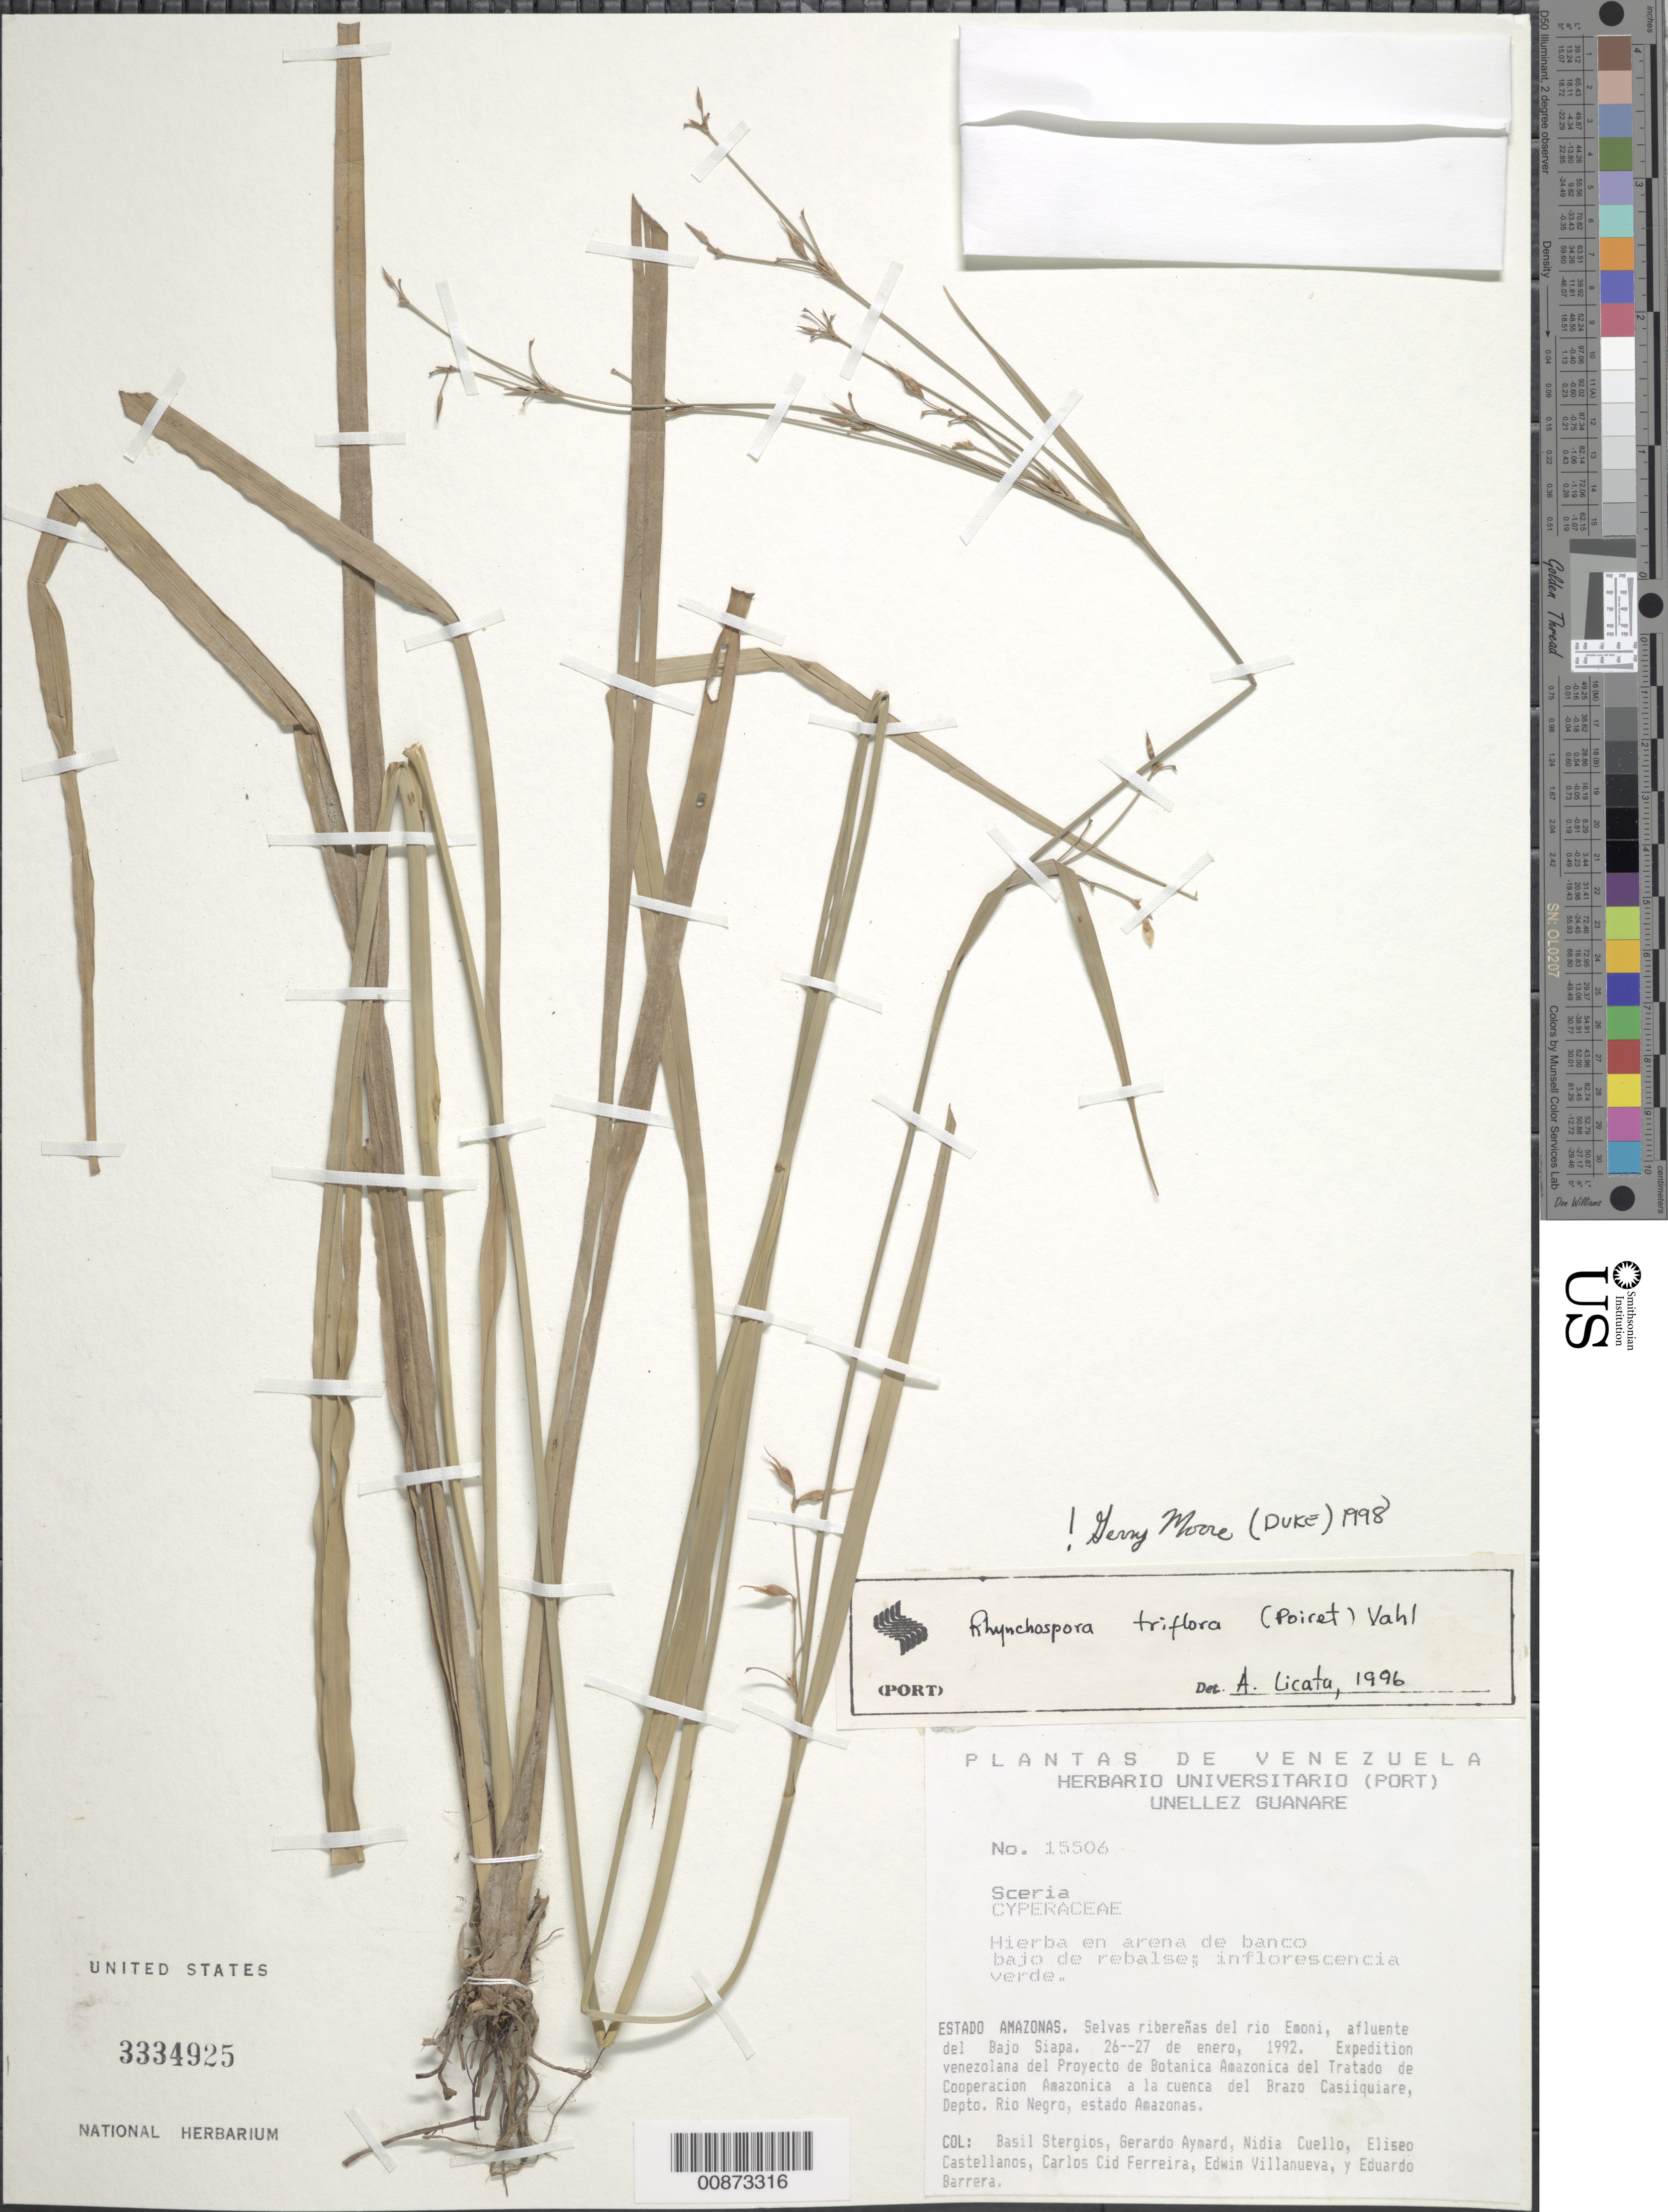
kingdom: Plantae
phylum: Tracheophyta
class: Liliopsida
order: Poales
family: Cyperaceae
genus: Rhynchospora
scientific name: Rhynchospora rionegrensis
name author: P. Weber & W.W. Thomas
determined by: Strong, Mark T., (BOT), Smithsonian Institution - National Museum of Natural History (UNITED STATES)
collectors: B. G. Stergios, G. A. Aymard, N. L. Cuello, E. Castellanos, C. A. Cid Ferreira, E. Villanueva & E. Barrera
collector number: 15506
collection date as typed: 26-Jan-92 to 27-Jan-92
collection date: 1992-01-26/1992-01-27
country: Venezuela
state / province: Amazonas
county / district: Río Negro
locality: Río Emoni, afluente del Bajo Siapa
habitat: Arena de banco bajo de rebalse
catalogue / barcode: US 3334925